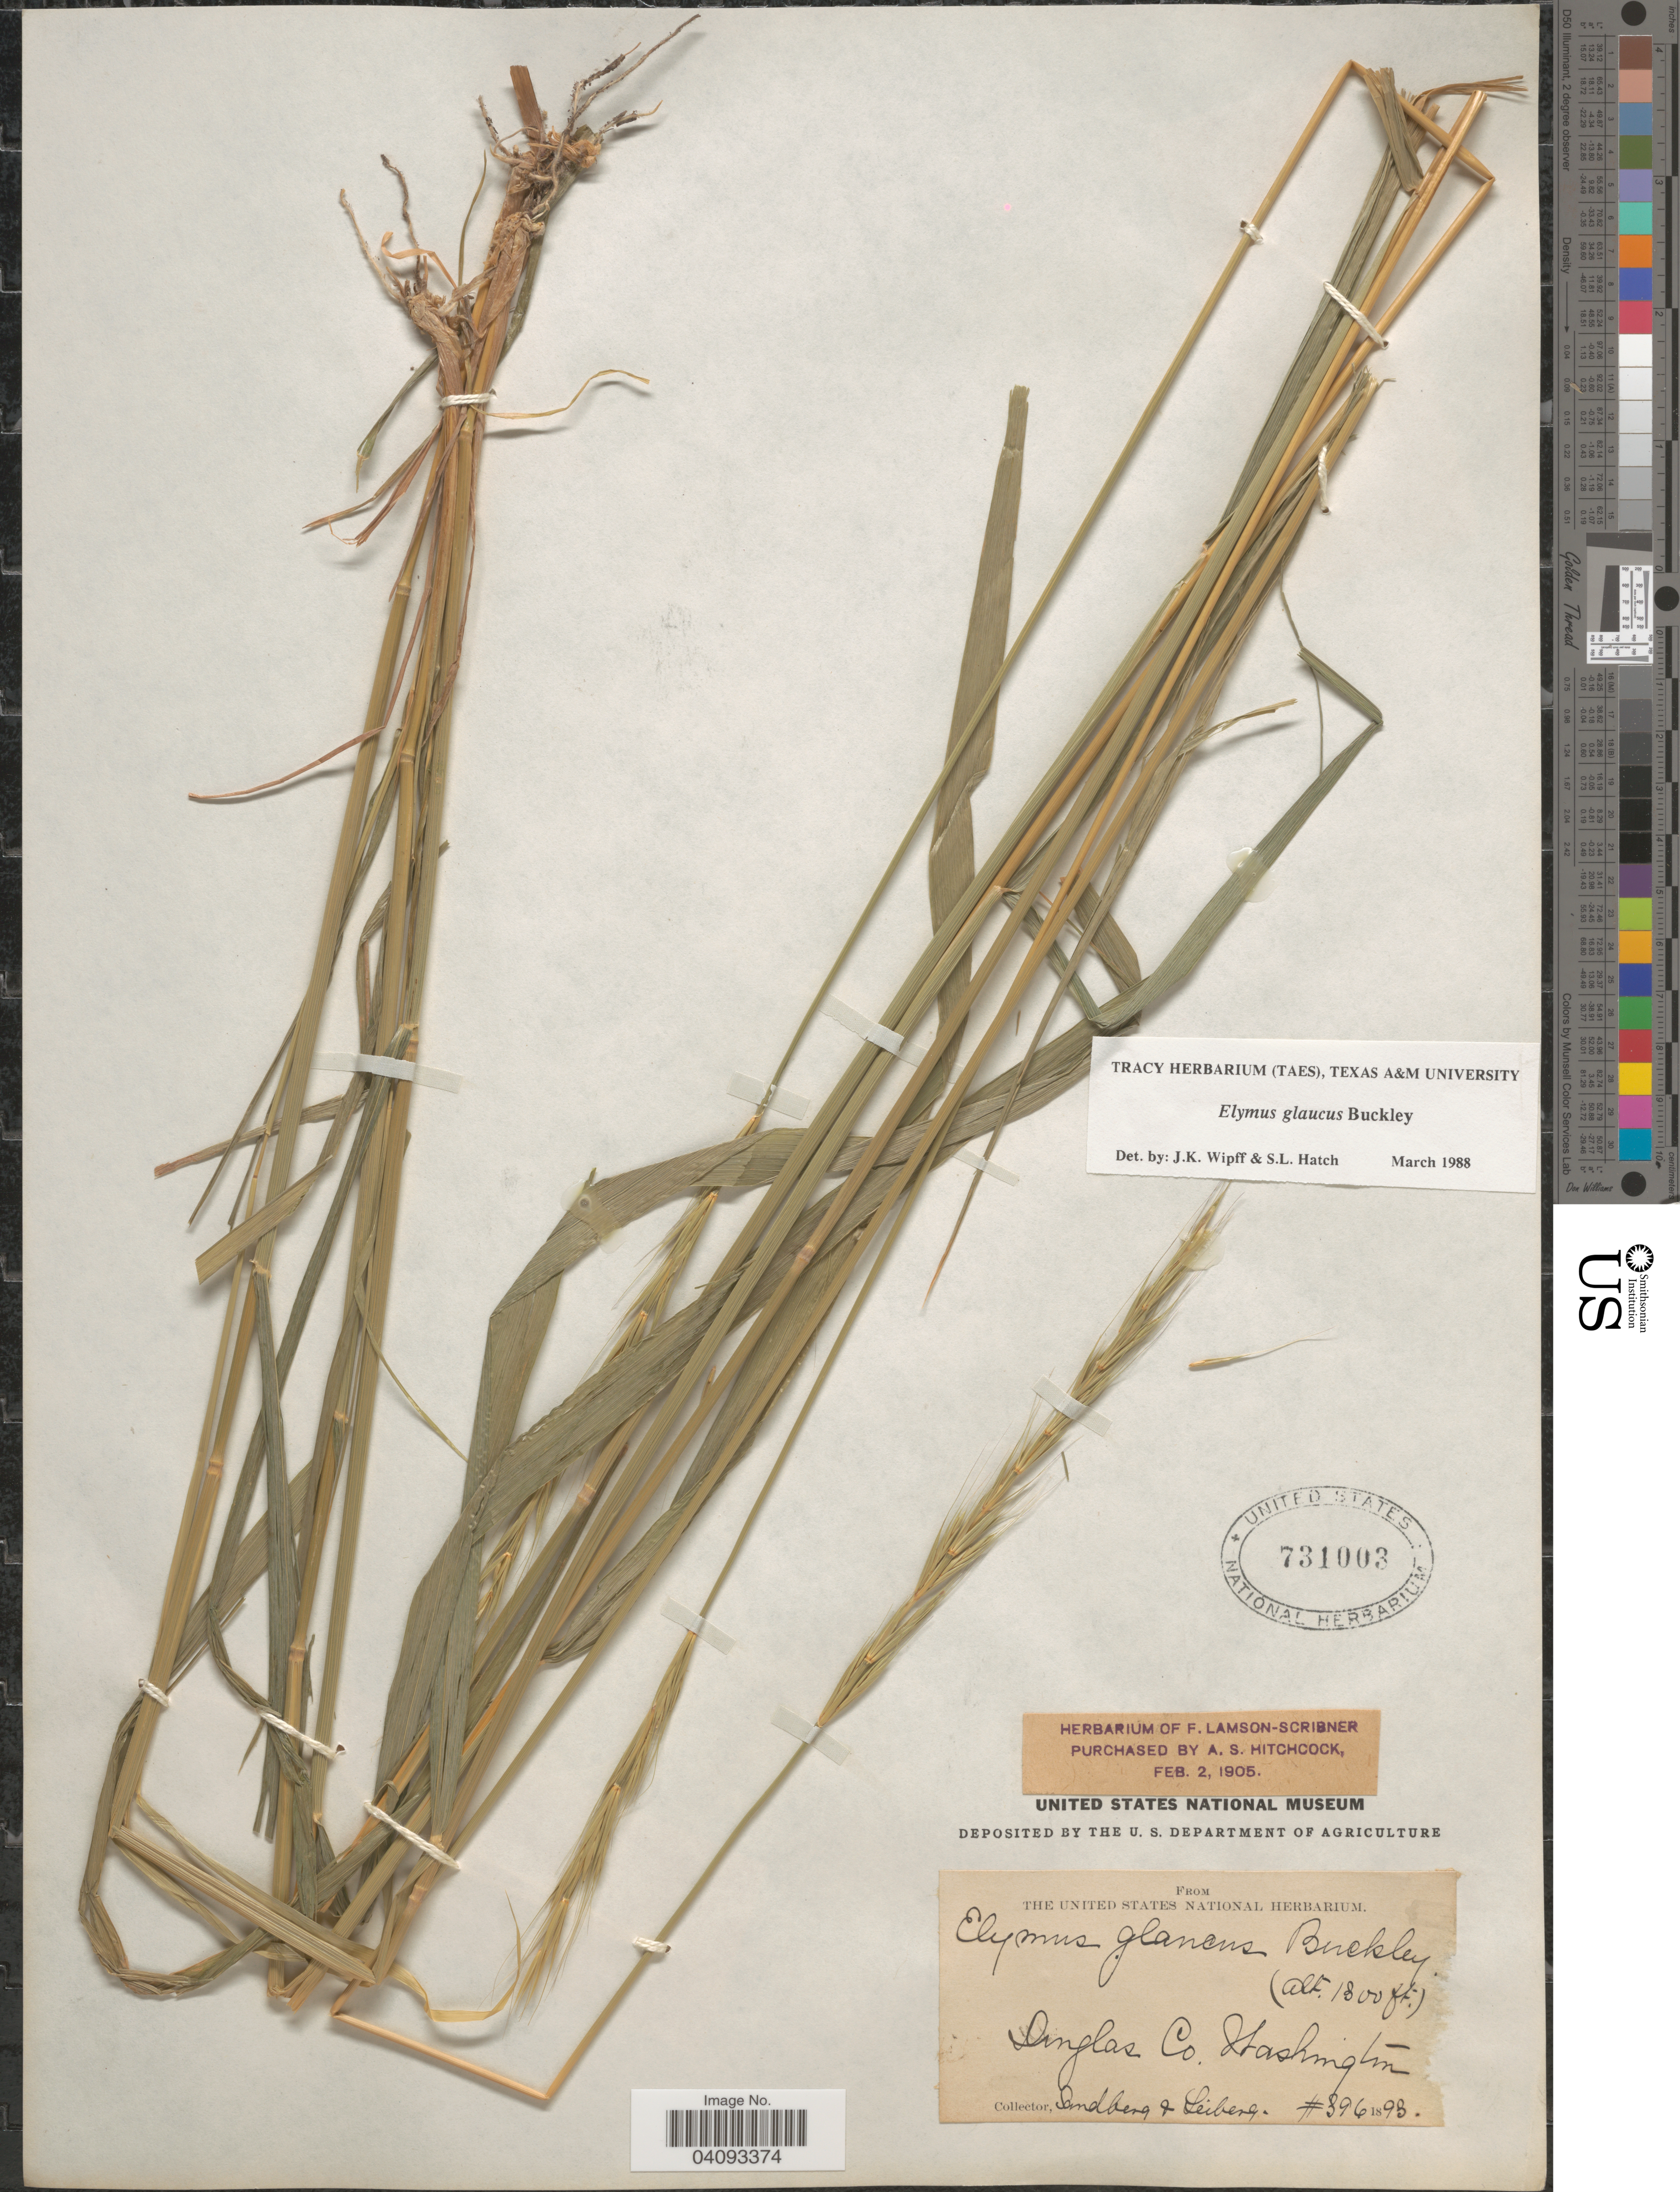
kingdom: Plantae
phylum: Tracheophyta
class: Liliopsida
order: Poales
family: Poaceae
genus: Elymus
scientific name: Elymus glaucus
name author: Buckley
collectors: Sandberg & -. Leiberg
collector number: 396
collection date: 1893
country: United States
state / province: Washington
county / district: Douglas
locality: Douglas Co.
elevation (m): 549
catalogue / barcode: US 731003